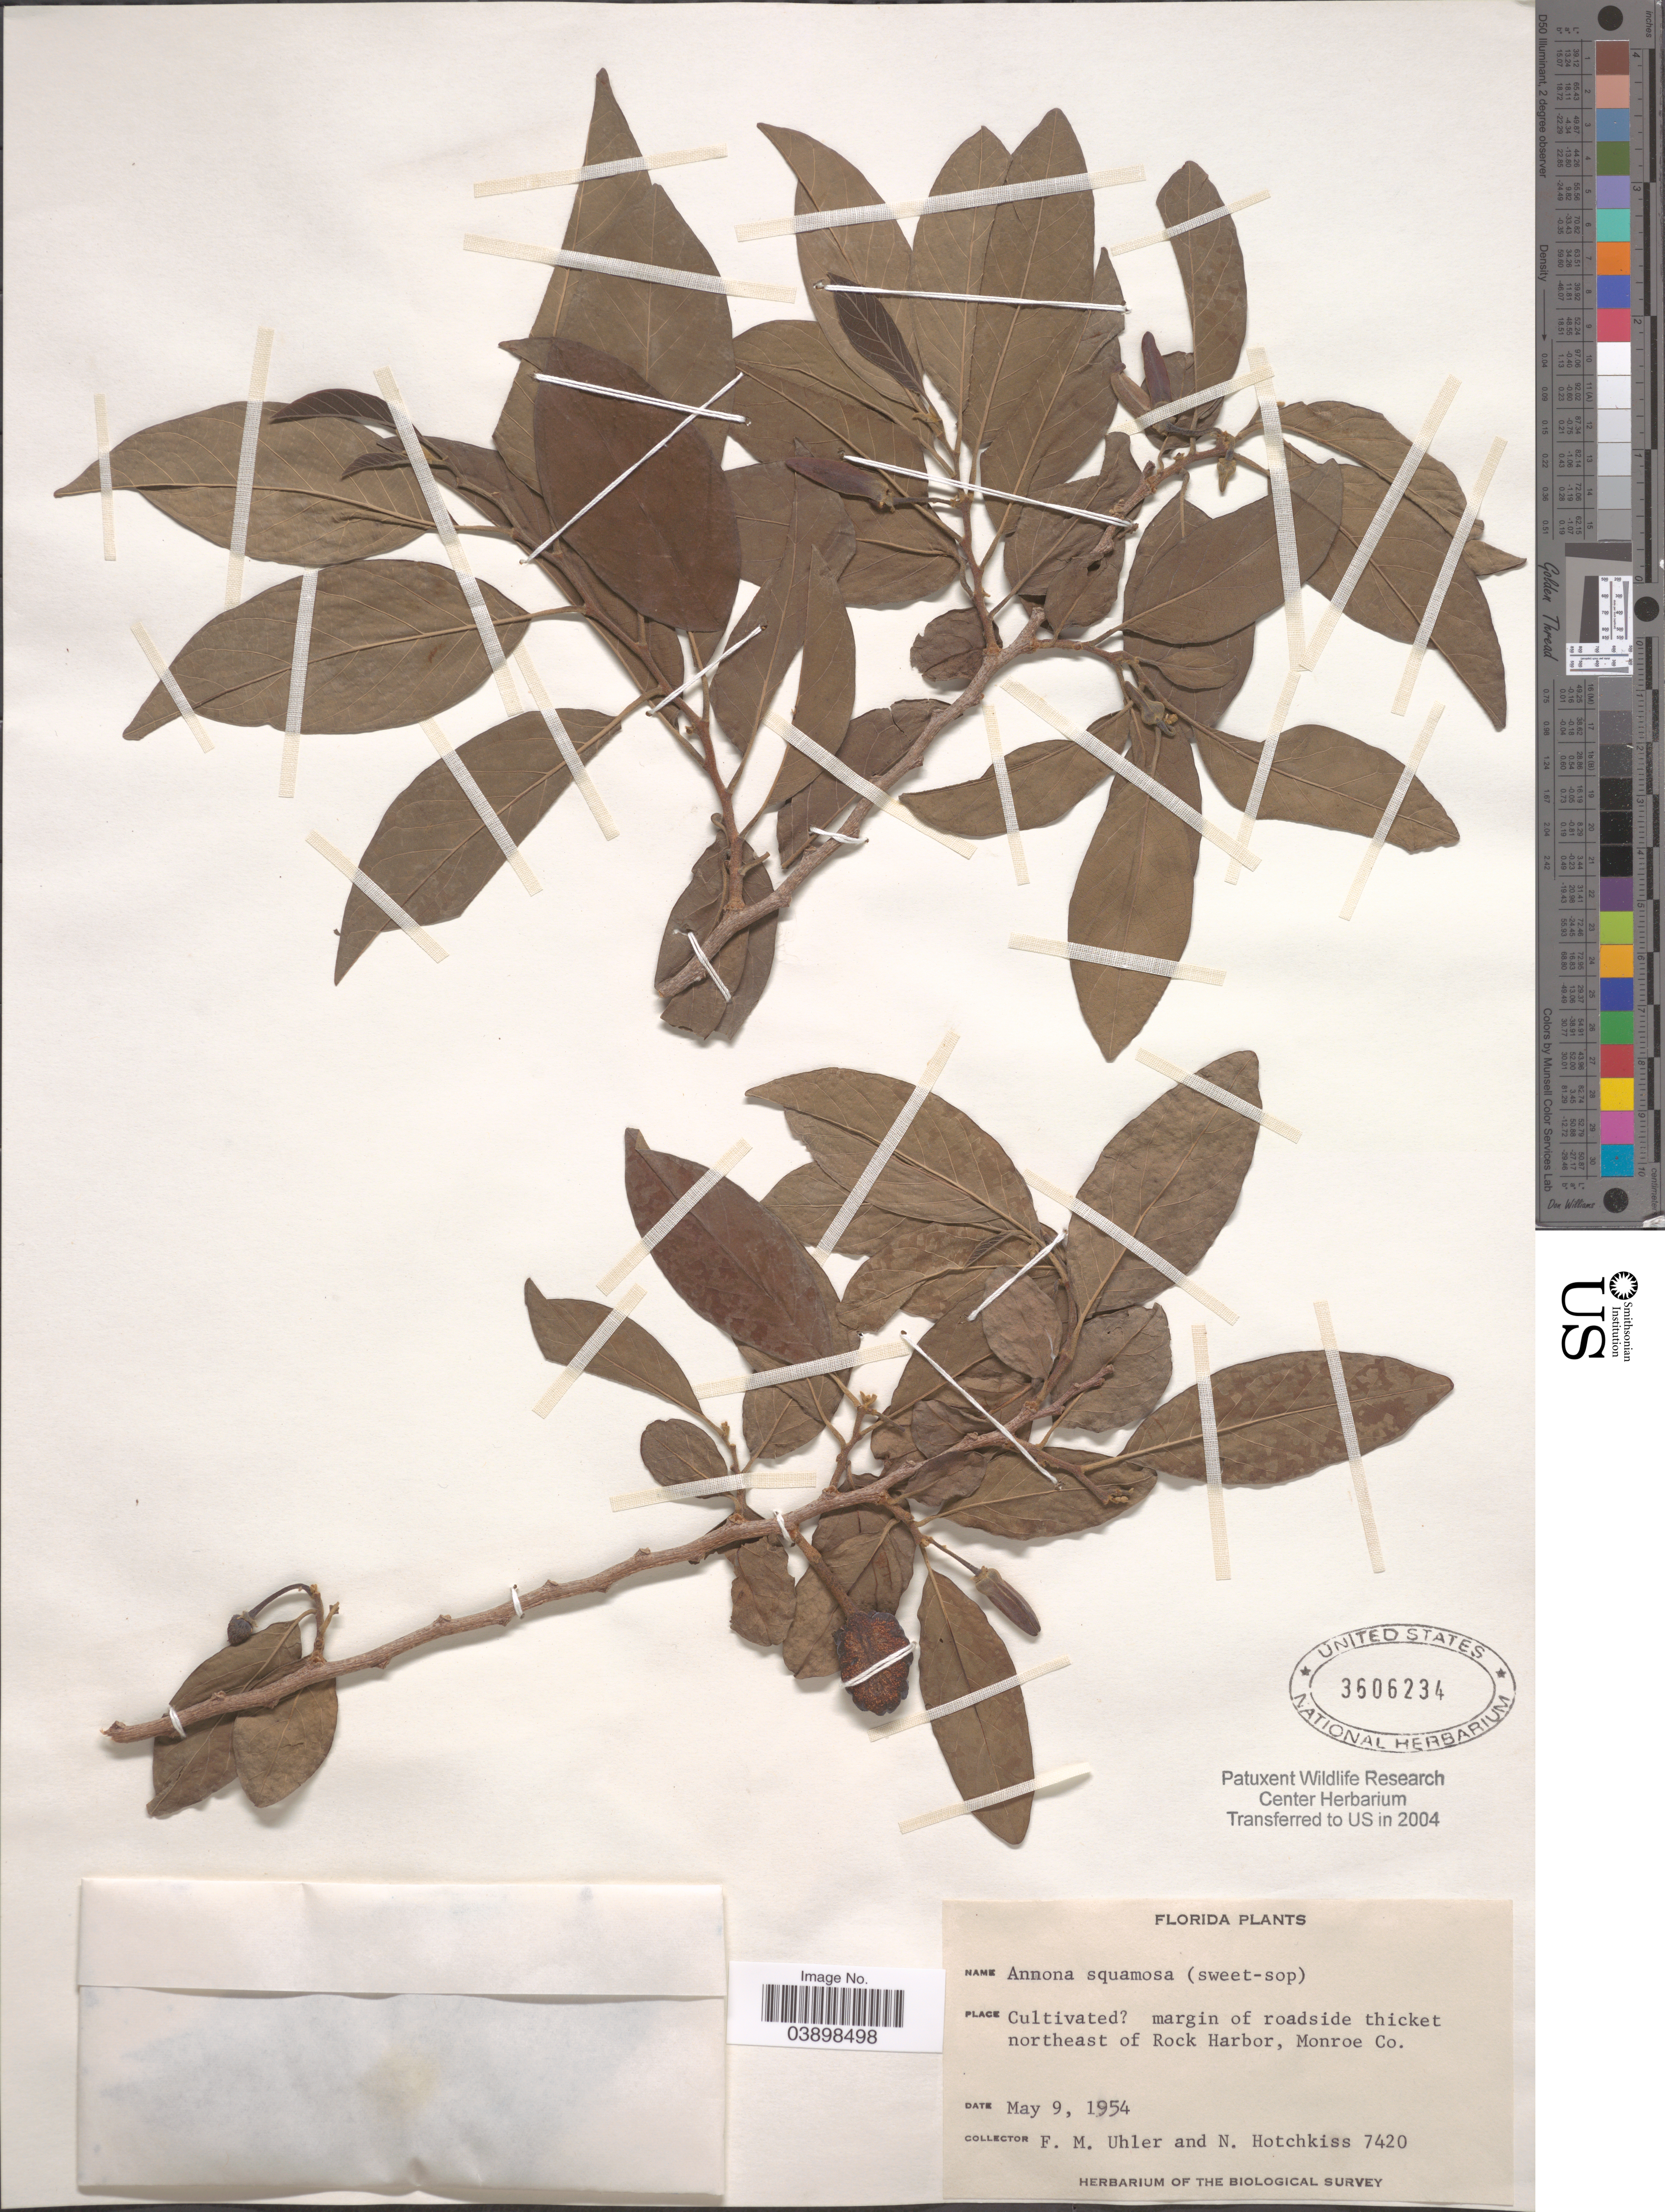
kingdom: Plantae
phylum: Tracheophyta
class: Magnoliopsida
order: Magnoliales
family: Annonaceae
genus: Annona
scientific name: Annona squamosa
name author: L.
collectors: F. M. Uhler & N. Hotchkiss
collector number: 7420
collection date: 1954-05-09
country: United States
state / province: Florida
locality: Margin of roadside thicket northeast of Rock Harbor, Monroe Co.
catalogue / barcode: US 3606234